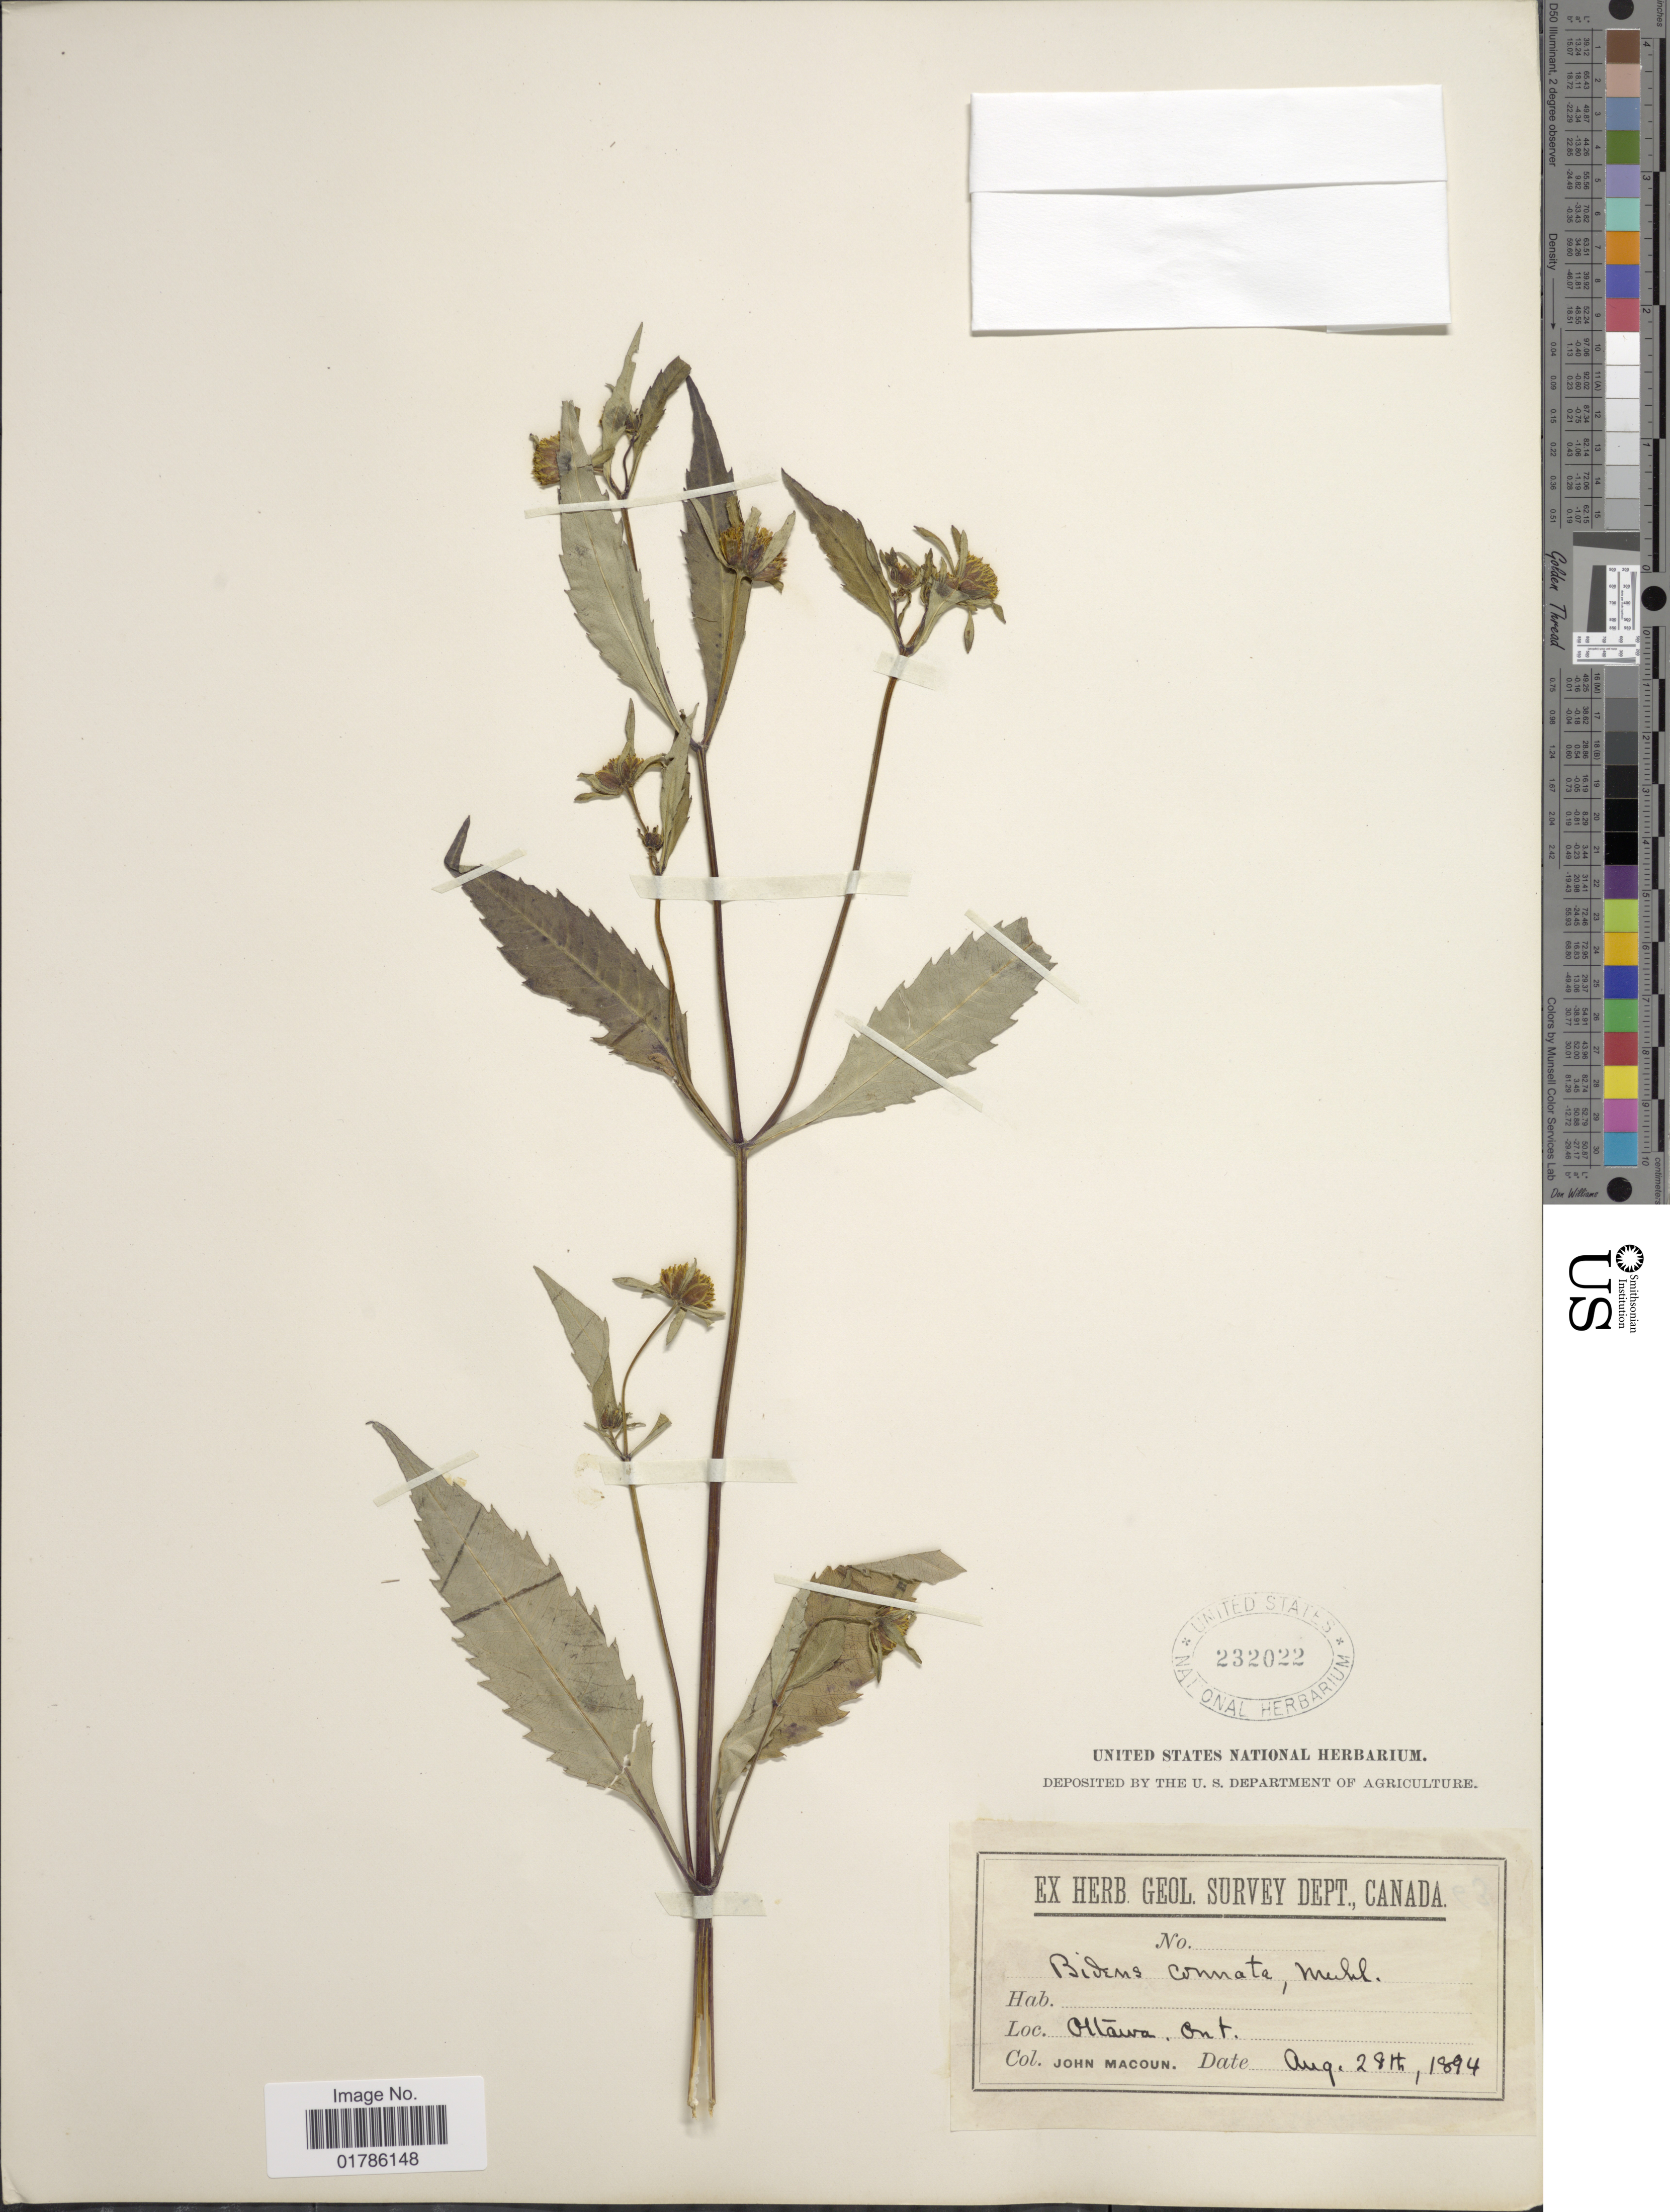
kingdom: Plantae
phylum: Tracheophyta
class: Magnoliopsida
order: Asterales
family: Asteraceae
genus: Bidens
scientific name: Bidens connata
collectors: J. Macoun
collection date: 1894-08-28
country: Canada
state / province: Ontario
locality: Ottawa, Ont.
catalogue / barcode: US 232022